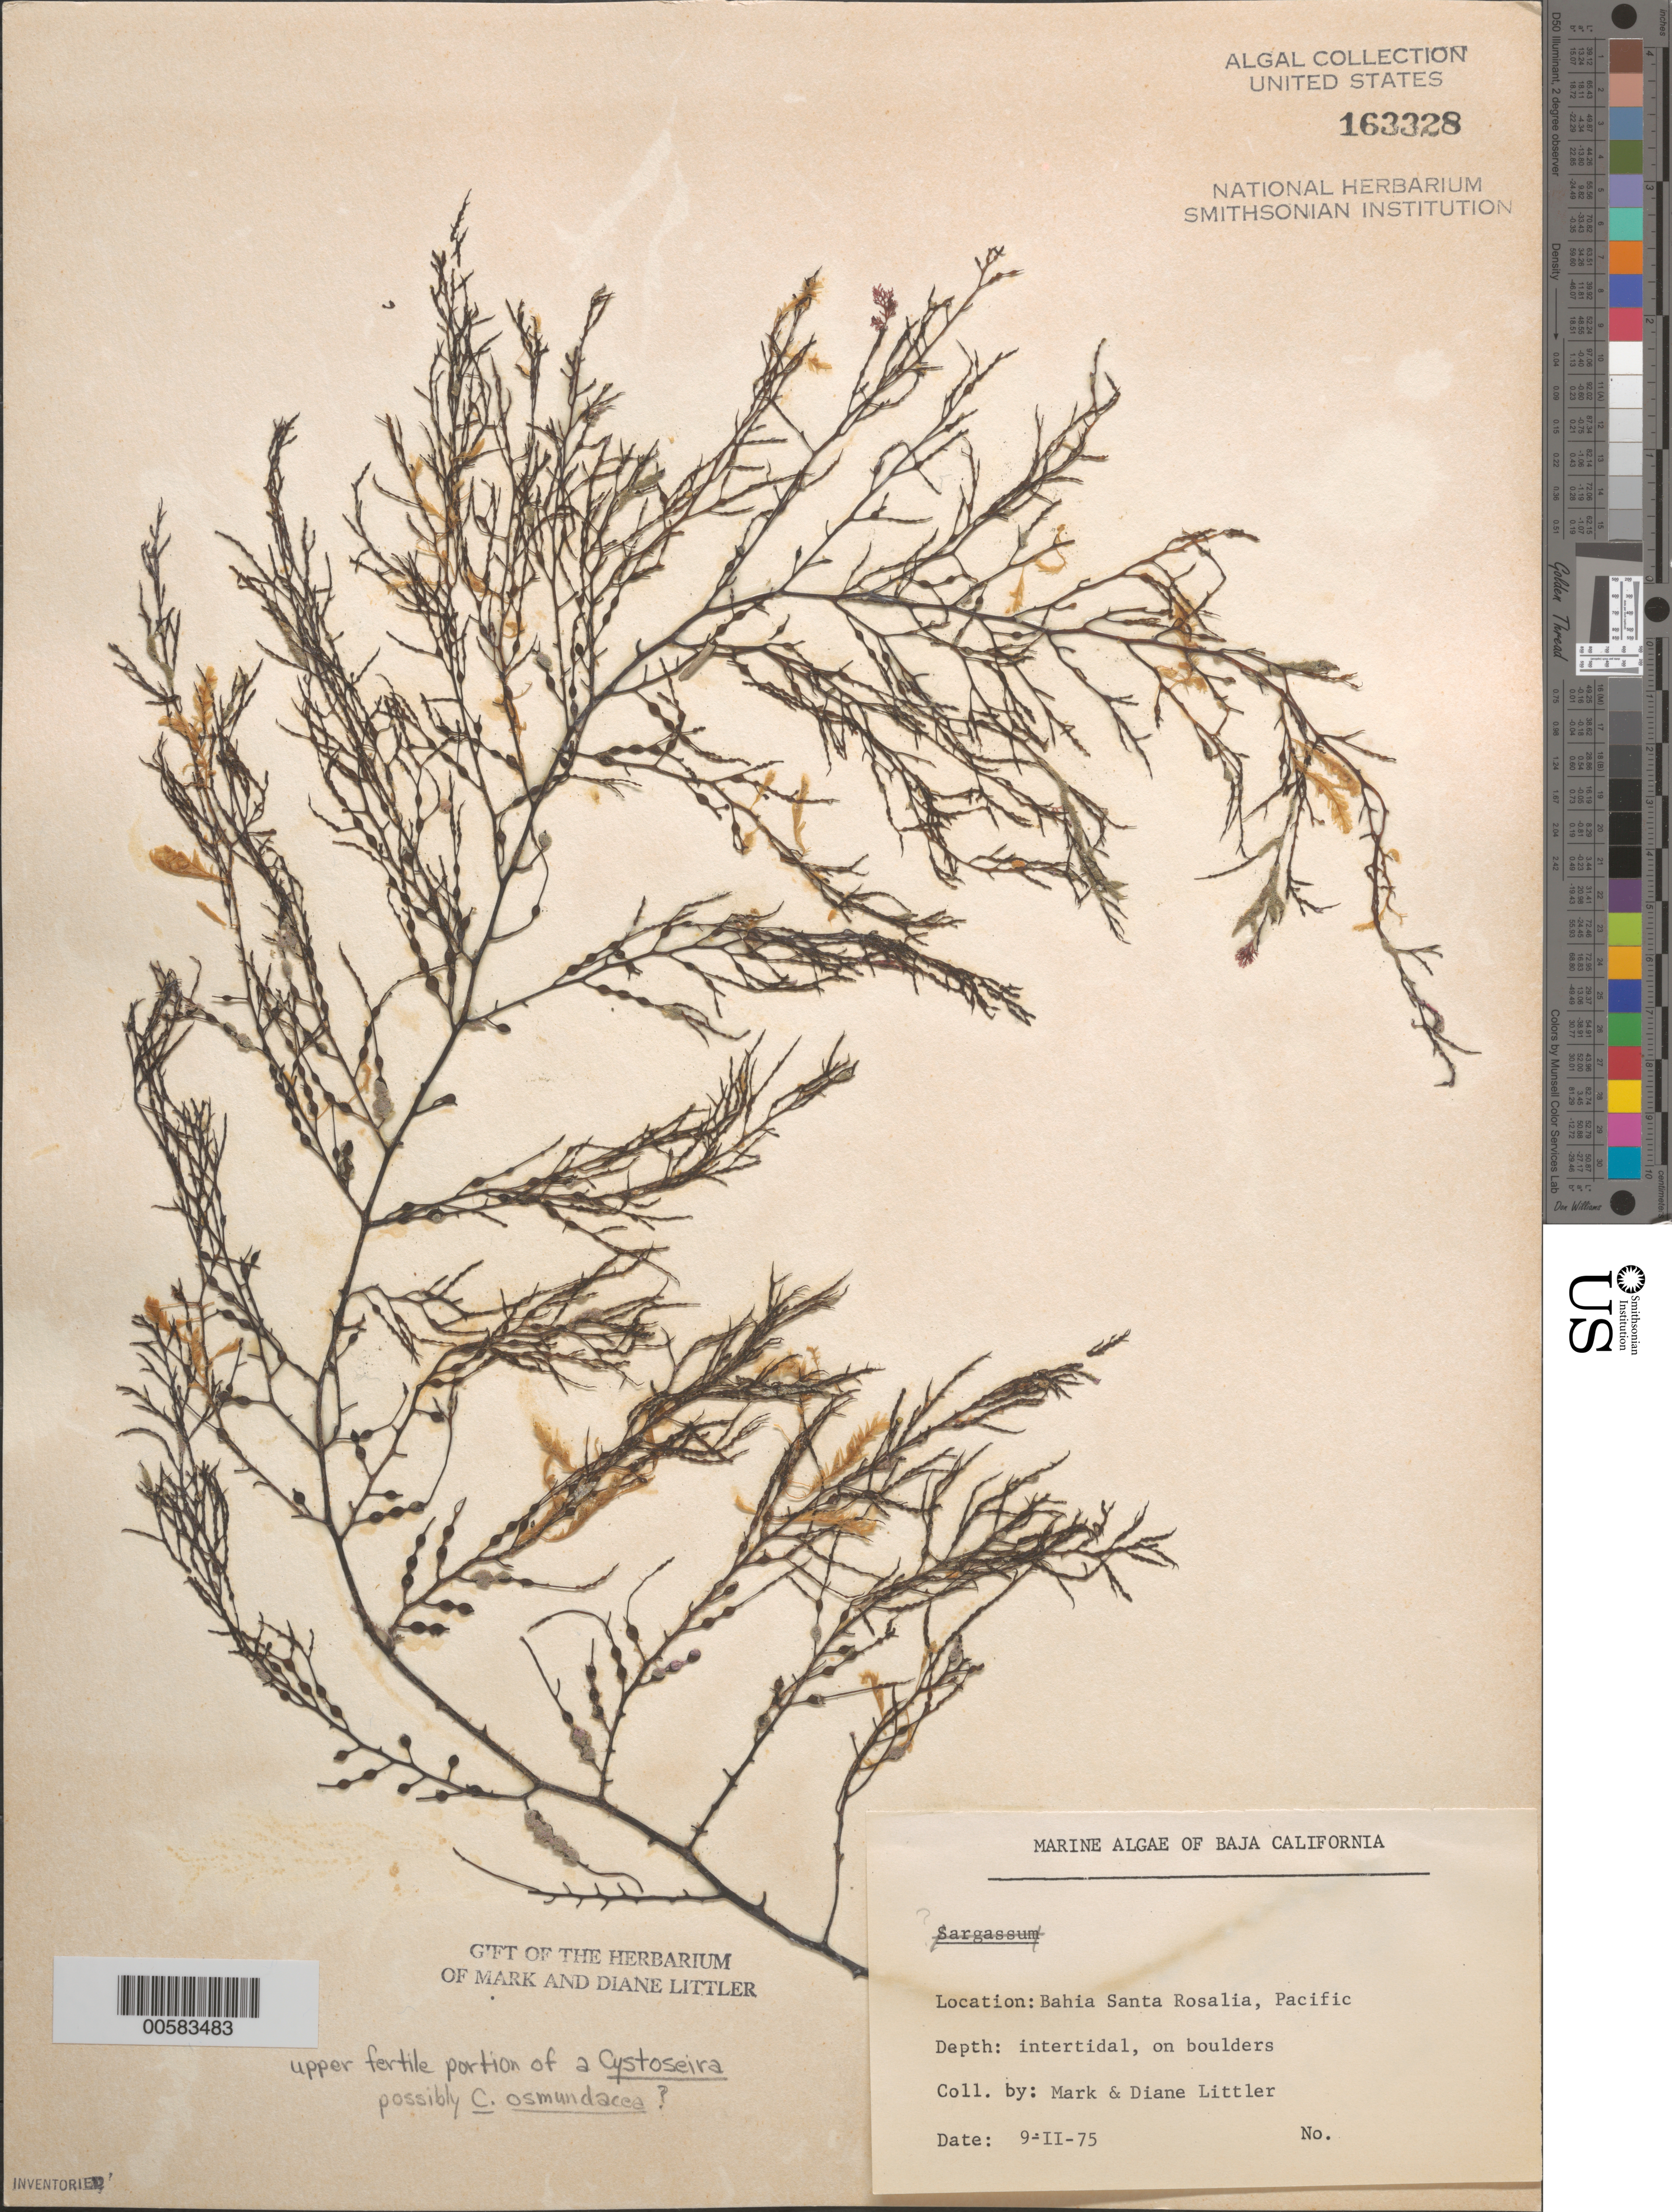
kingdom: Chromista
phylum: Ochrophyta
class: Phaeophyceae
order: Fucales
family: Sargassaceae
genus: Cystoseira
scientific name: Cystoseira osmundacea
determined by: Norris, James N.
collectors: M. M. Littler & D. S. Littler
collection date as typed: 09 Feb 1975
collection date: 1975-02-09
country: Mexico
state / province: Baja California Sur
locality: Bahia Santa Rosalia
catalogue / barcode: US 163328